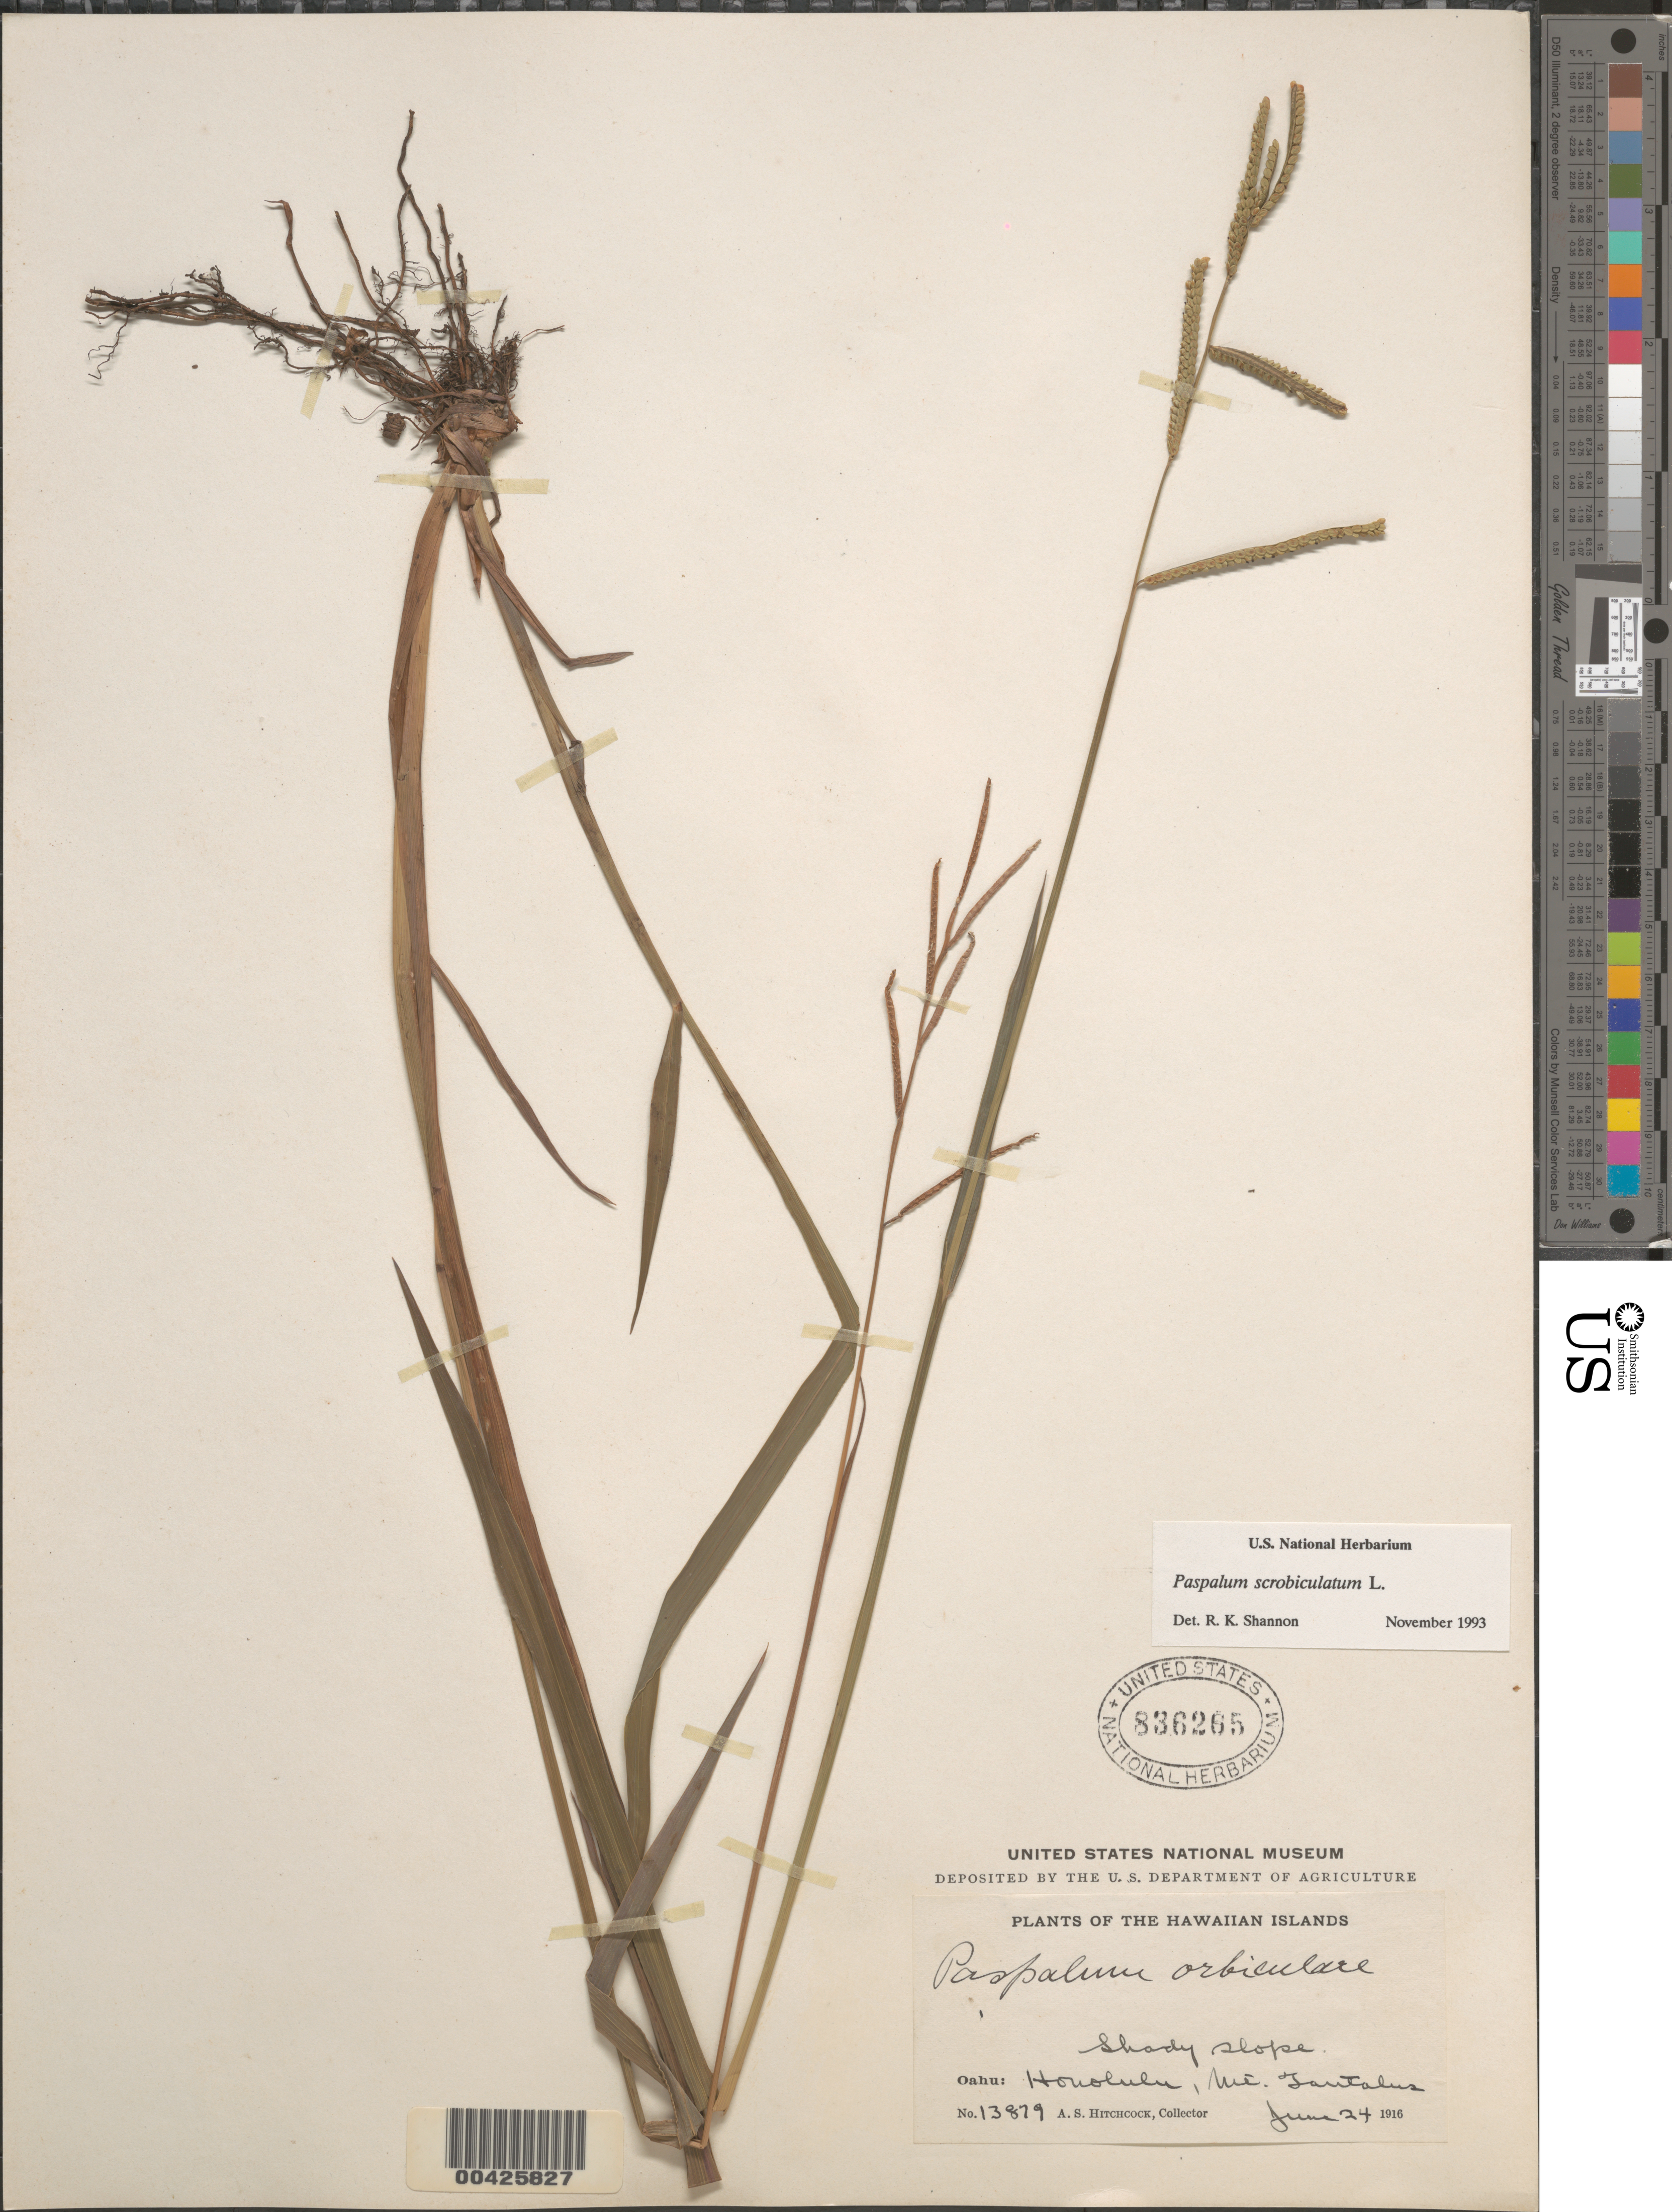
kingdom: Plantae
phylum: Tracheophyta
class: Liliopsida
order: Poales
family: Poaceae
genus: Paspalum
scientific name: Paspalum scrobiculatum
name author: L.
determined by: Shannon, R. K., (UNITED STATES)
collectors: A. S. Hitchcock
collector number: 13879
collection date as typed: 24 Jun 1916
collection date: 1916-06-24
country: United States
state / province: Hawaii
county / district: Honolulu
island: Oahu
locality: Honolulu, Mount Tantalus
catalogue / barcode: US 836265